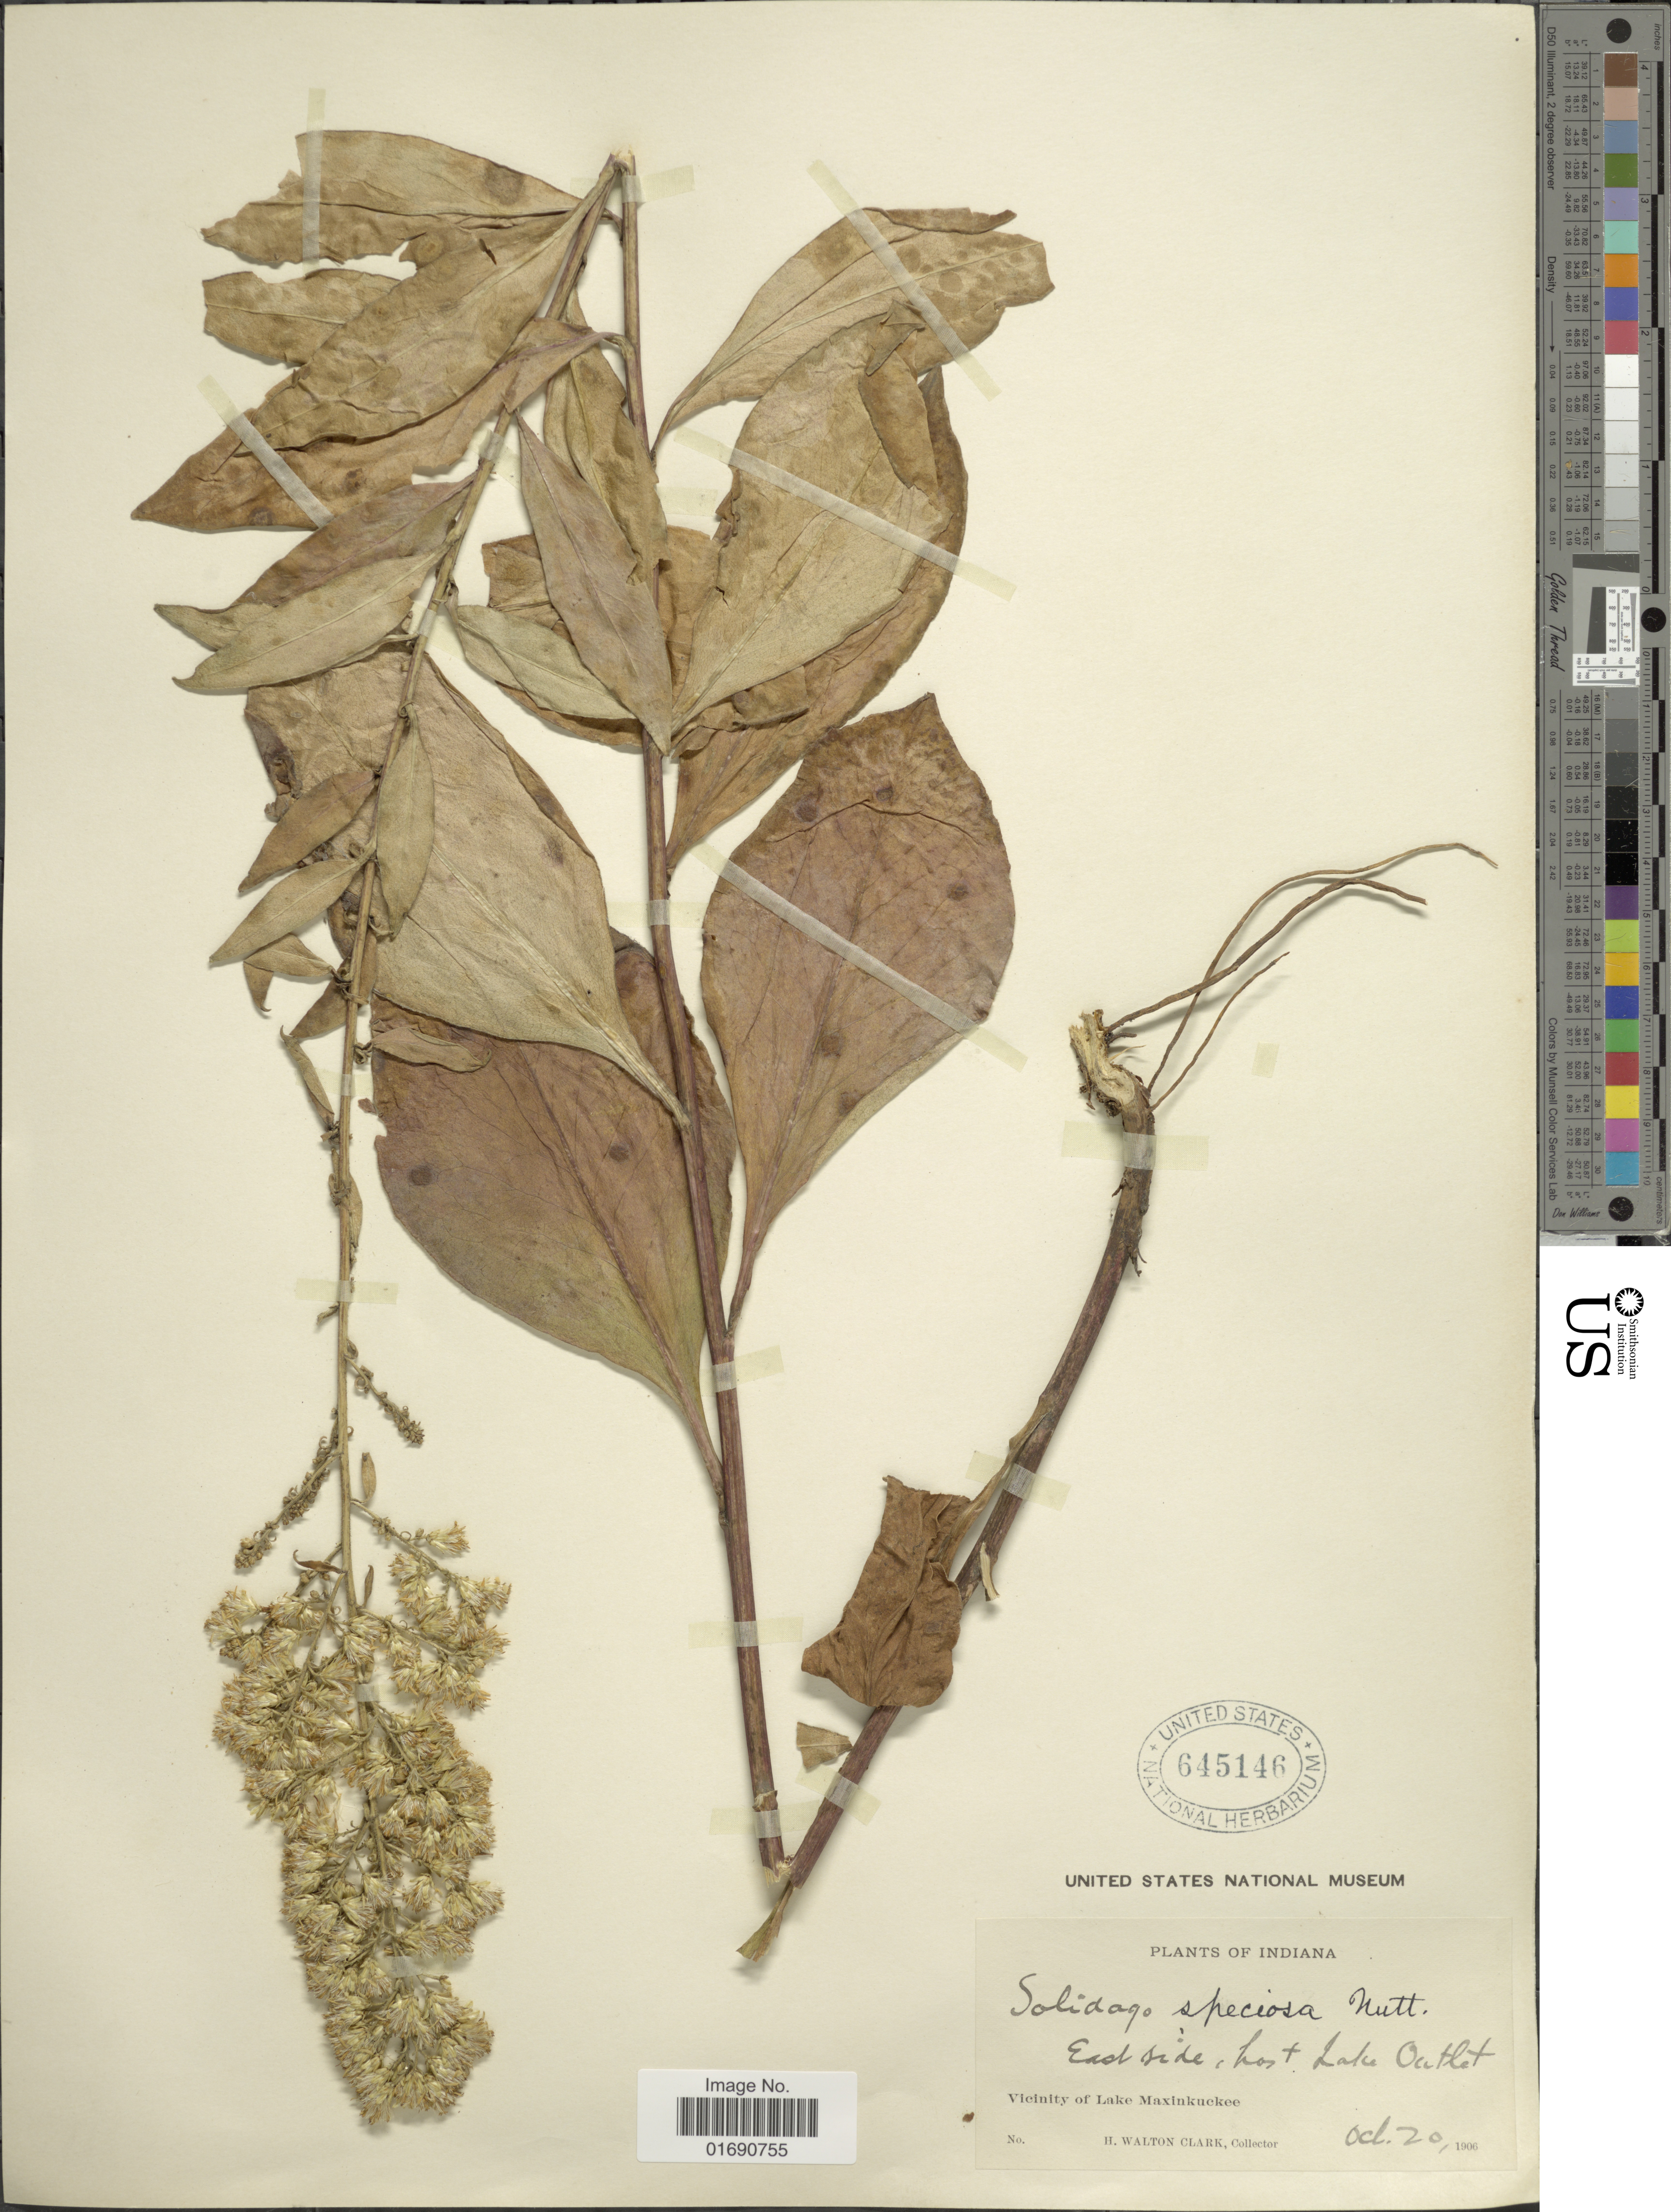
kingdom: Plantae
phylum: Tracheophyta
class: Magnoliopsida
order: Asterales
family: Asteraceae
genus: Solidago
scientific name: Solidago speciosa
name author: Nutt.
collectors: H. W. Clark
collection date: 1906-10-20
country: United States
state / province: Indiana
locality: East side, Lost Lake Outlet, Vicinity of Lake Maxinkuckee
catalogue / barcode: US 645146